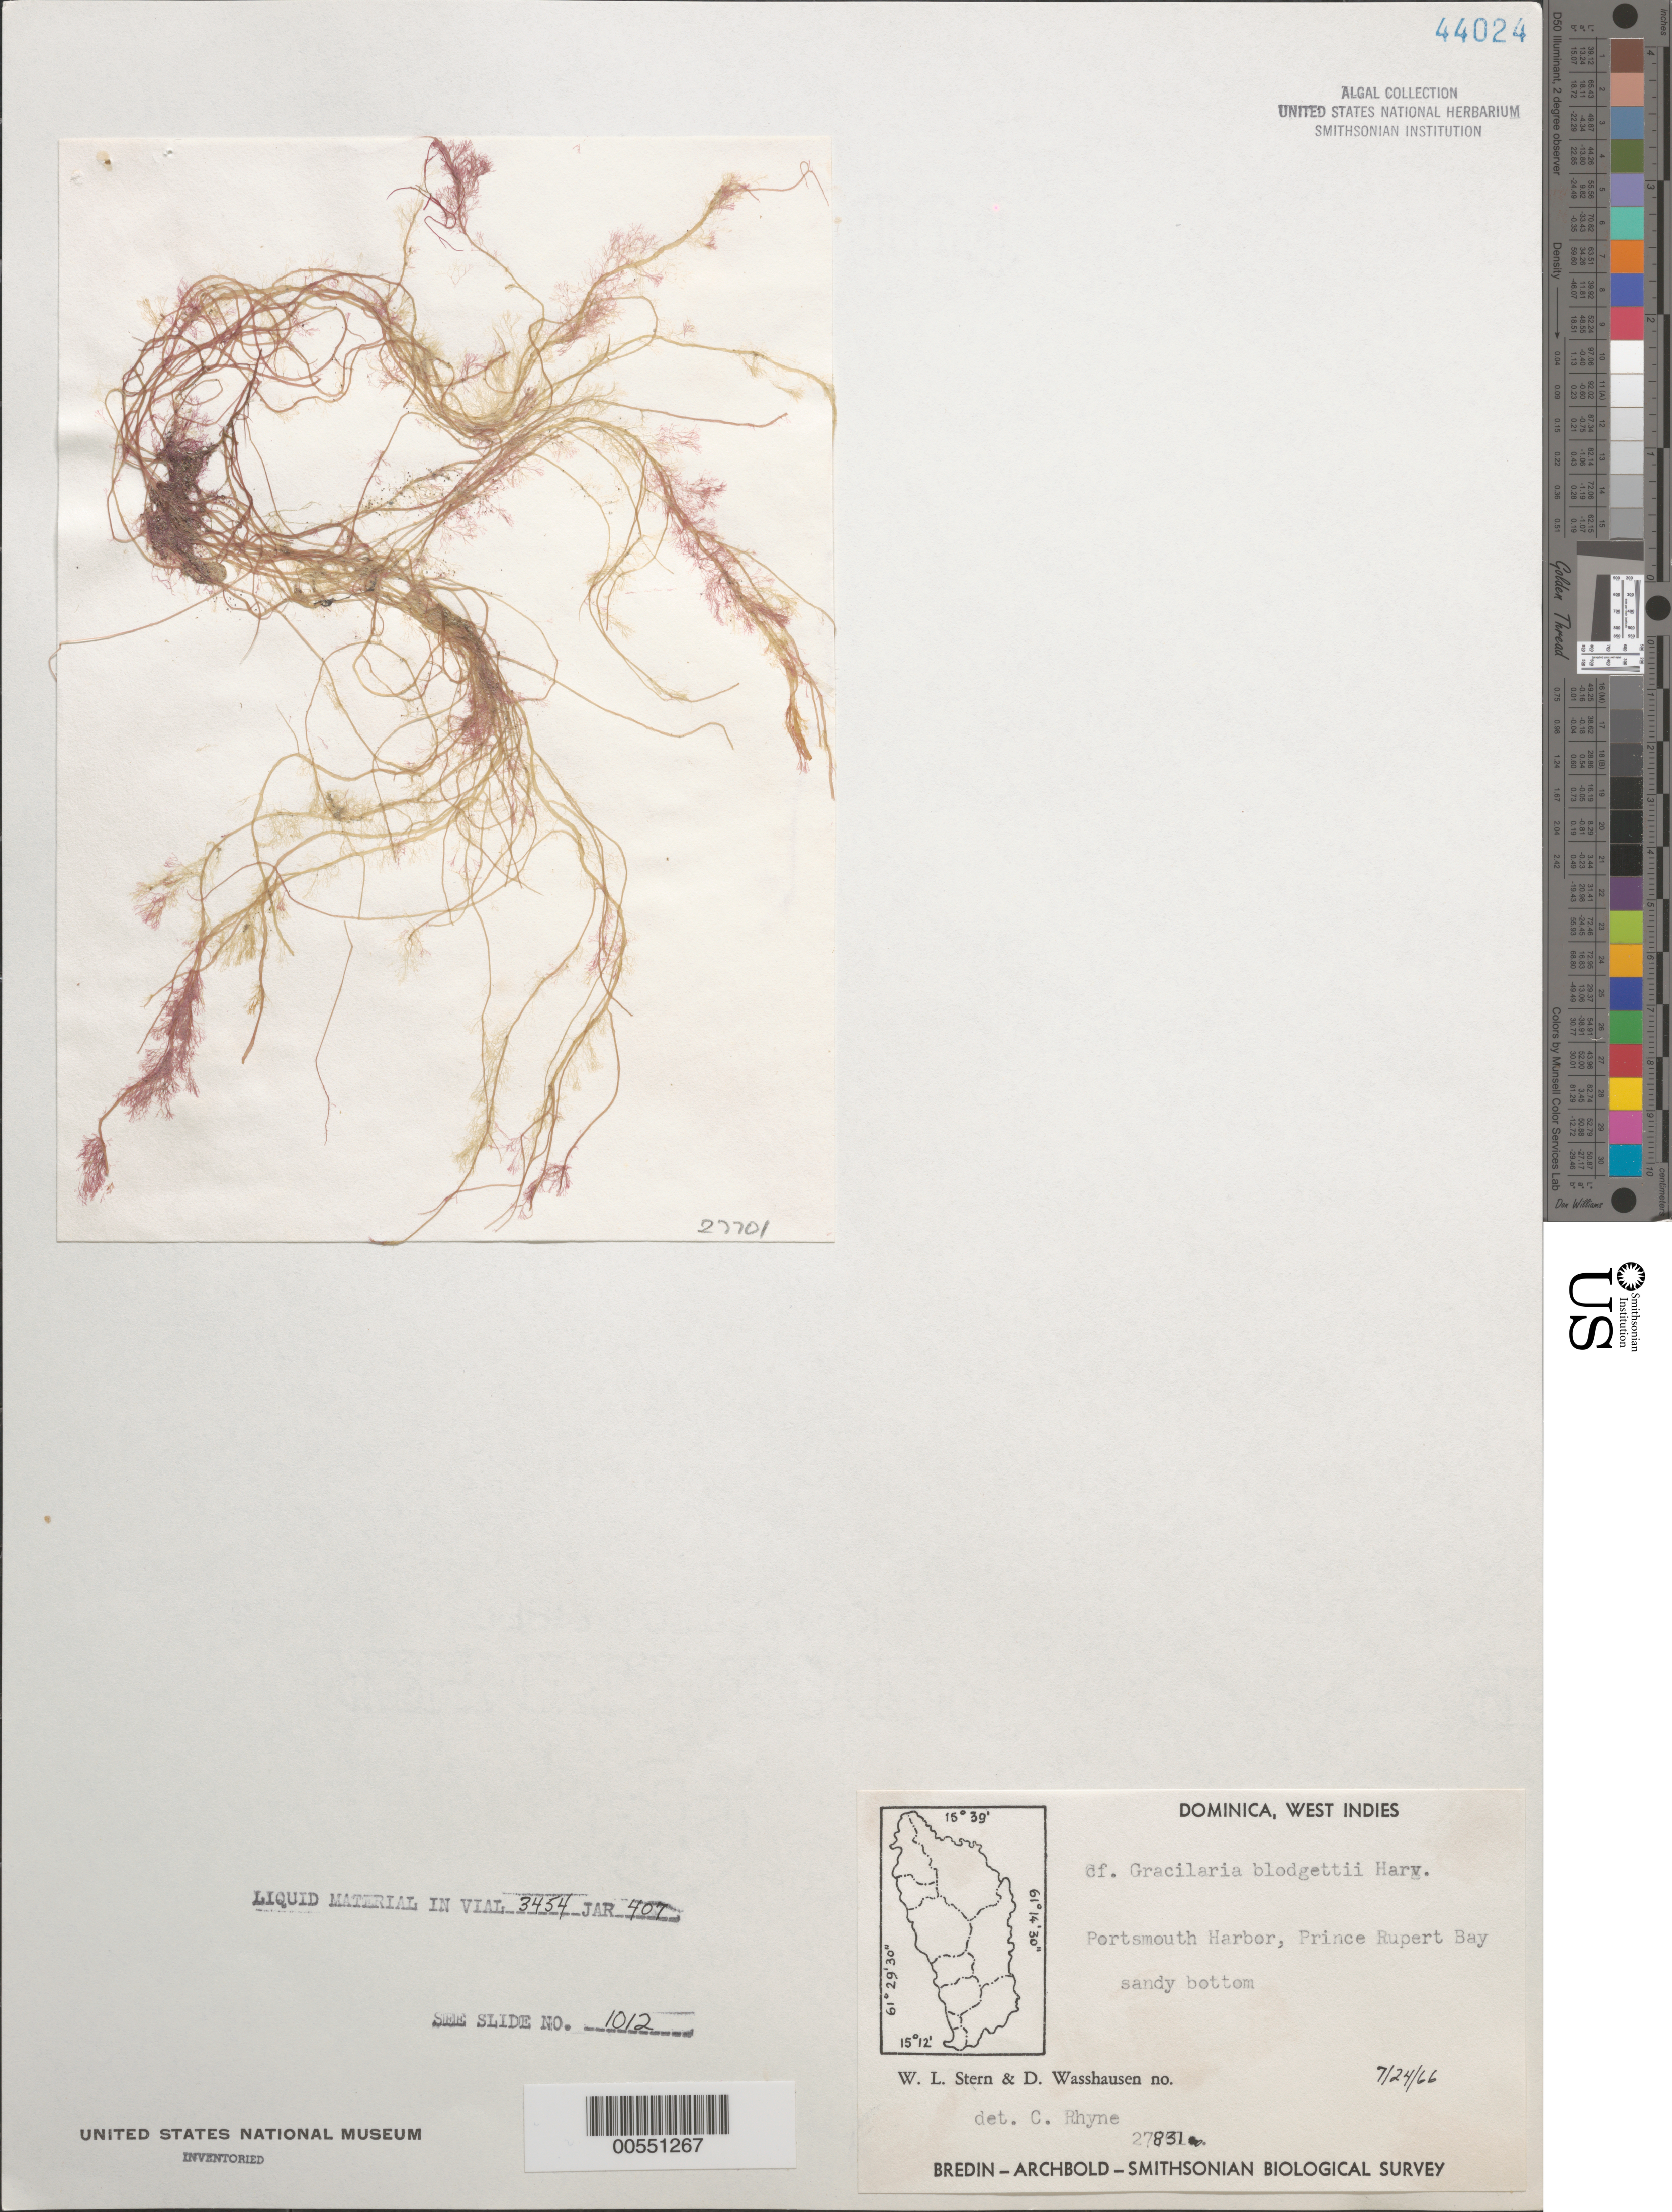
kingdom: Plantae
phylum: Rhodophyta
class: Florideophyceae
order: Gracilariales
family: Gracilariaceae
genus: Gracilaria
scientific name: Gracilaria blodgettii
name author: Harv.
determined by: Rhyne, C. F.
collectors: W. L. Stern & D. C. Wasshausen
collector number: EYD 27831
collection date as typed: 24 Jul 1966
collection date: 1966-07-24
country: Dominica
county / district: St. John's Parish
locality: Portsmouth harbor, Prince Rupert Bay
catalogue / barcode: US 44024